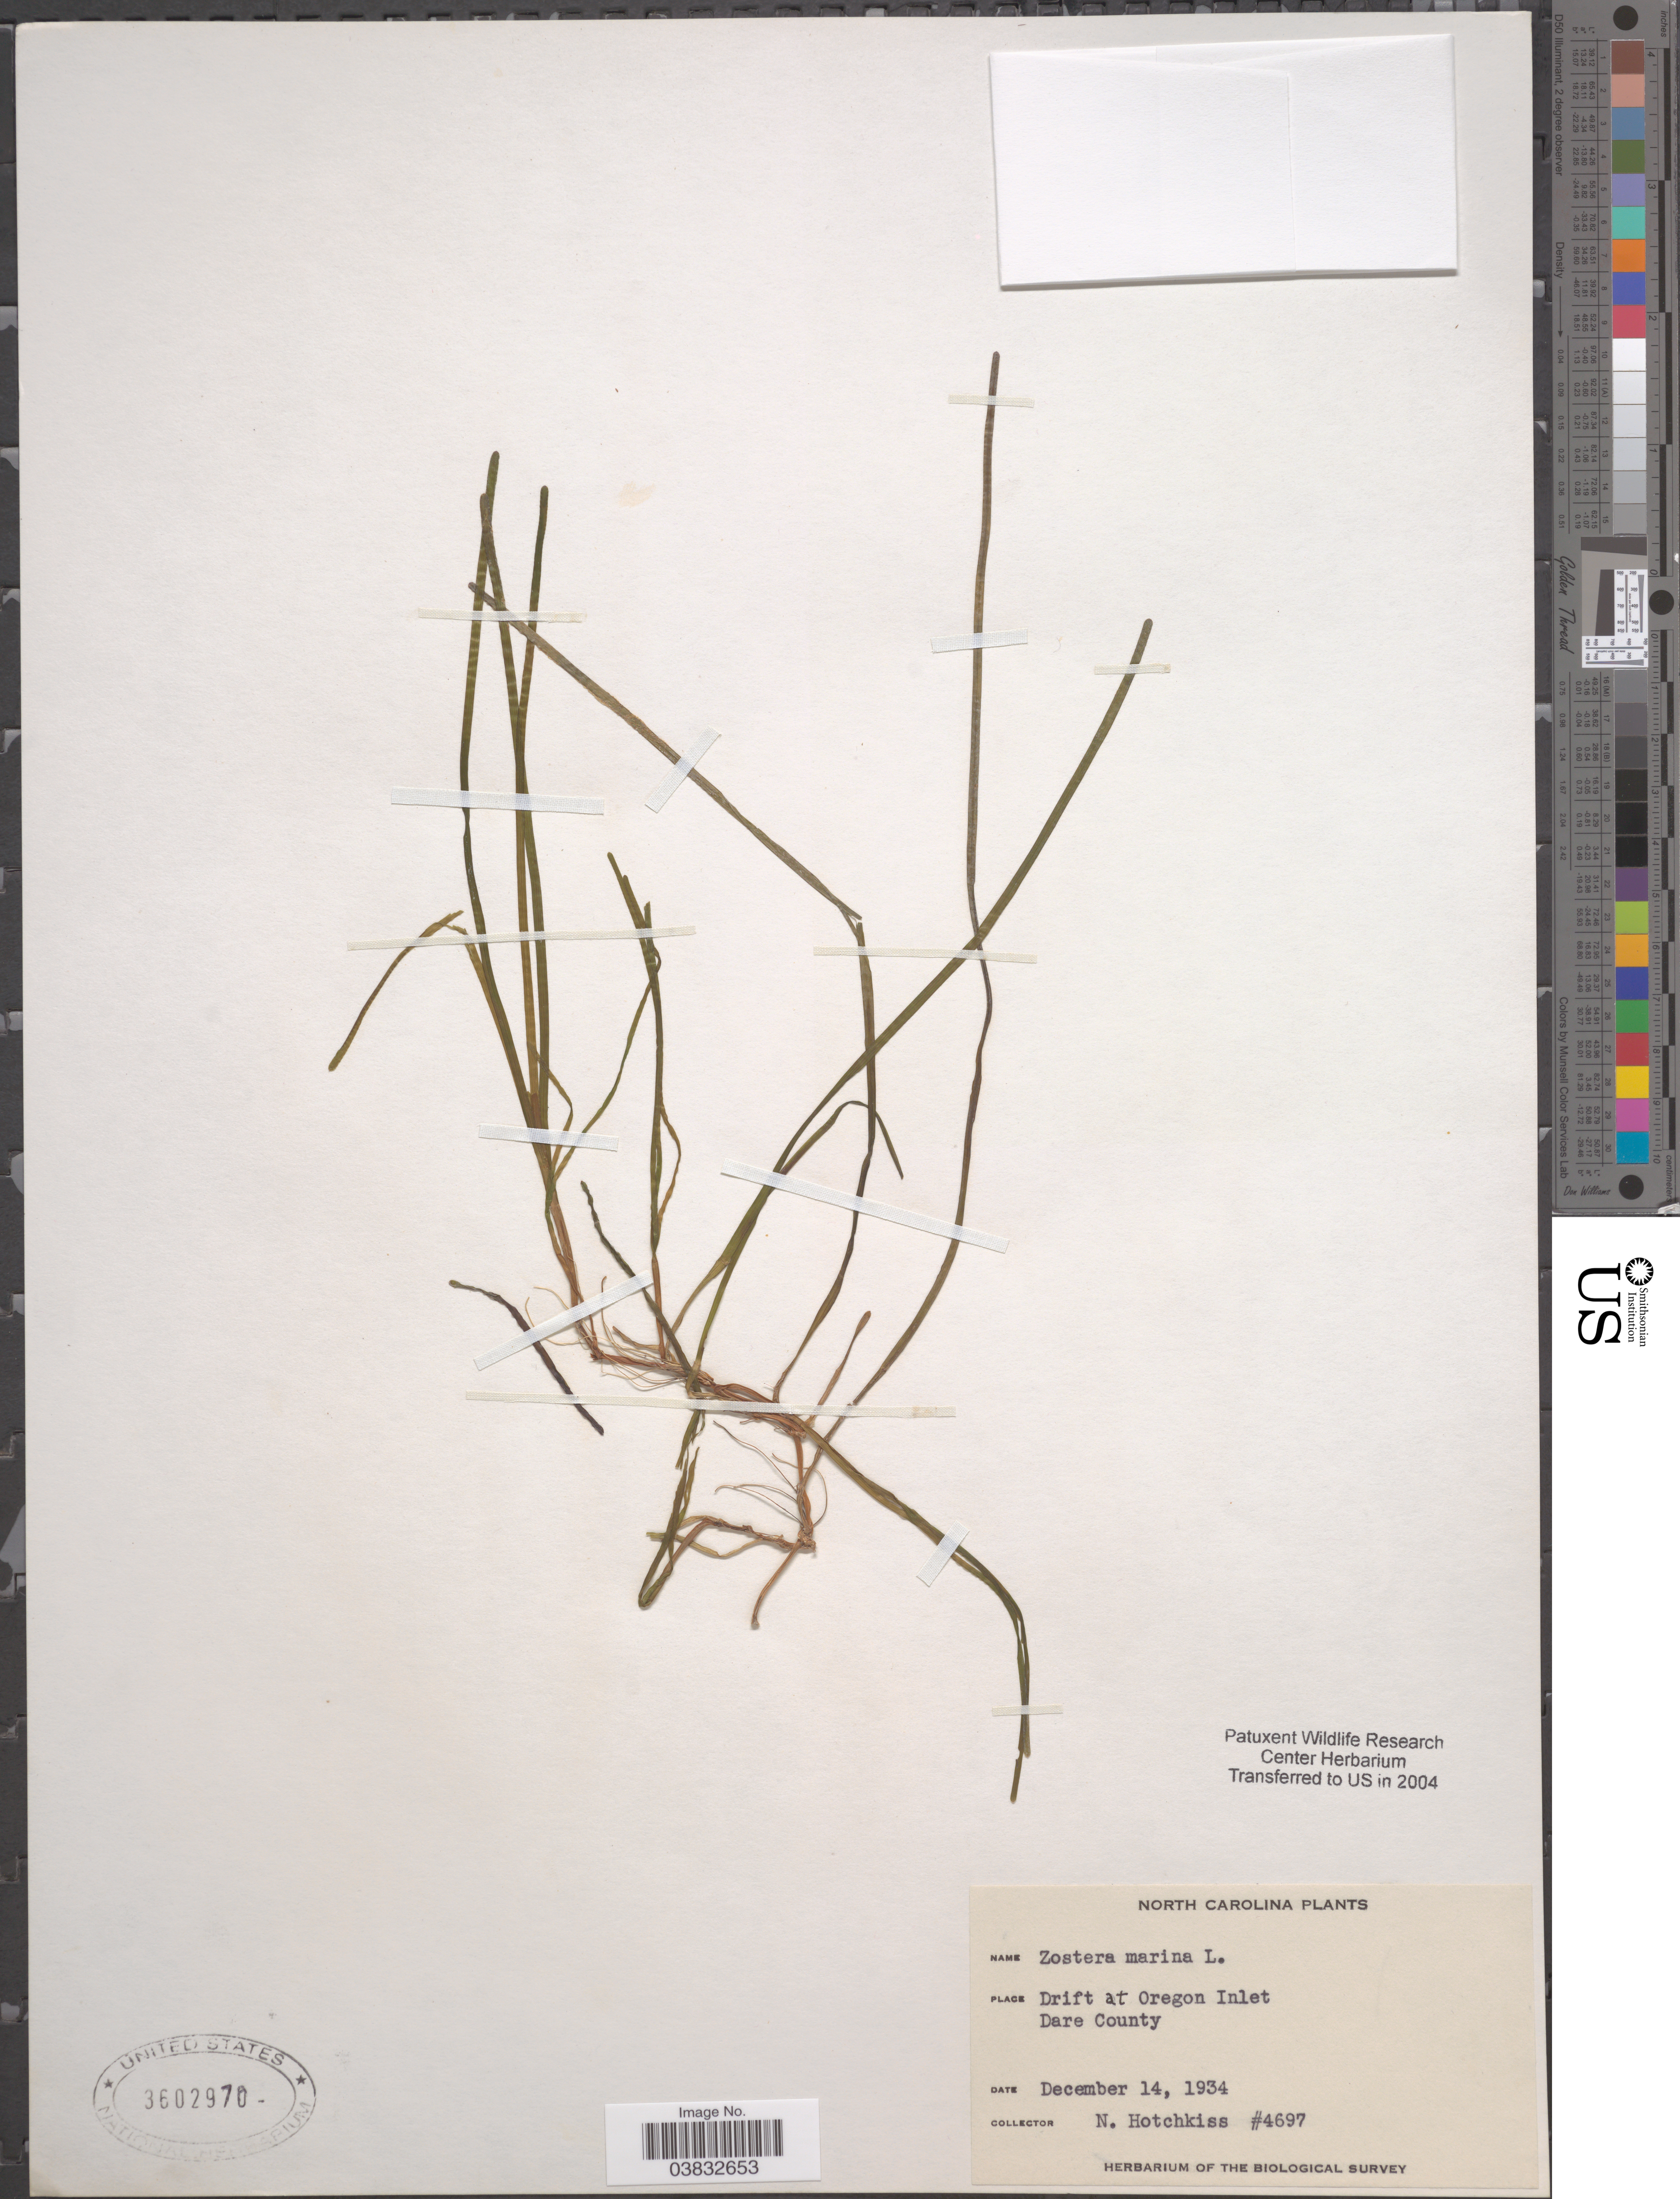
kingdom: Plantae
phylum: Tracheophyta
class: Liliopsida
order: Alismatales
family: Zosteraceae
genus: Zostera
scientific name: Zostera marina var. typica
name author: L.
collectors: N. Hotchkiss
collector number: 4697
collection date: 1934-12-14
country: United States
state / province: North Carolina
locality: Drift at Oregon Inlet. Dare County.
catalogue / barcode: US 3602970